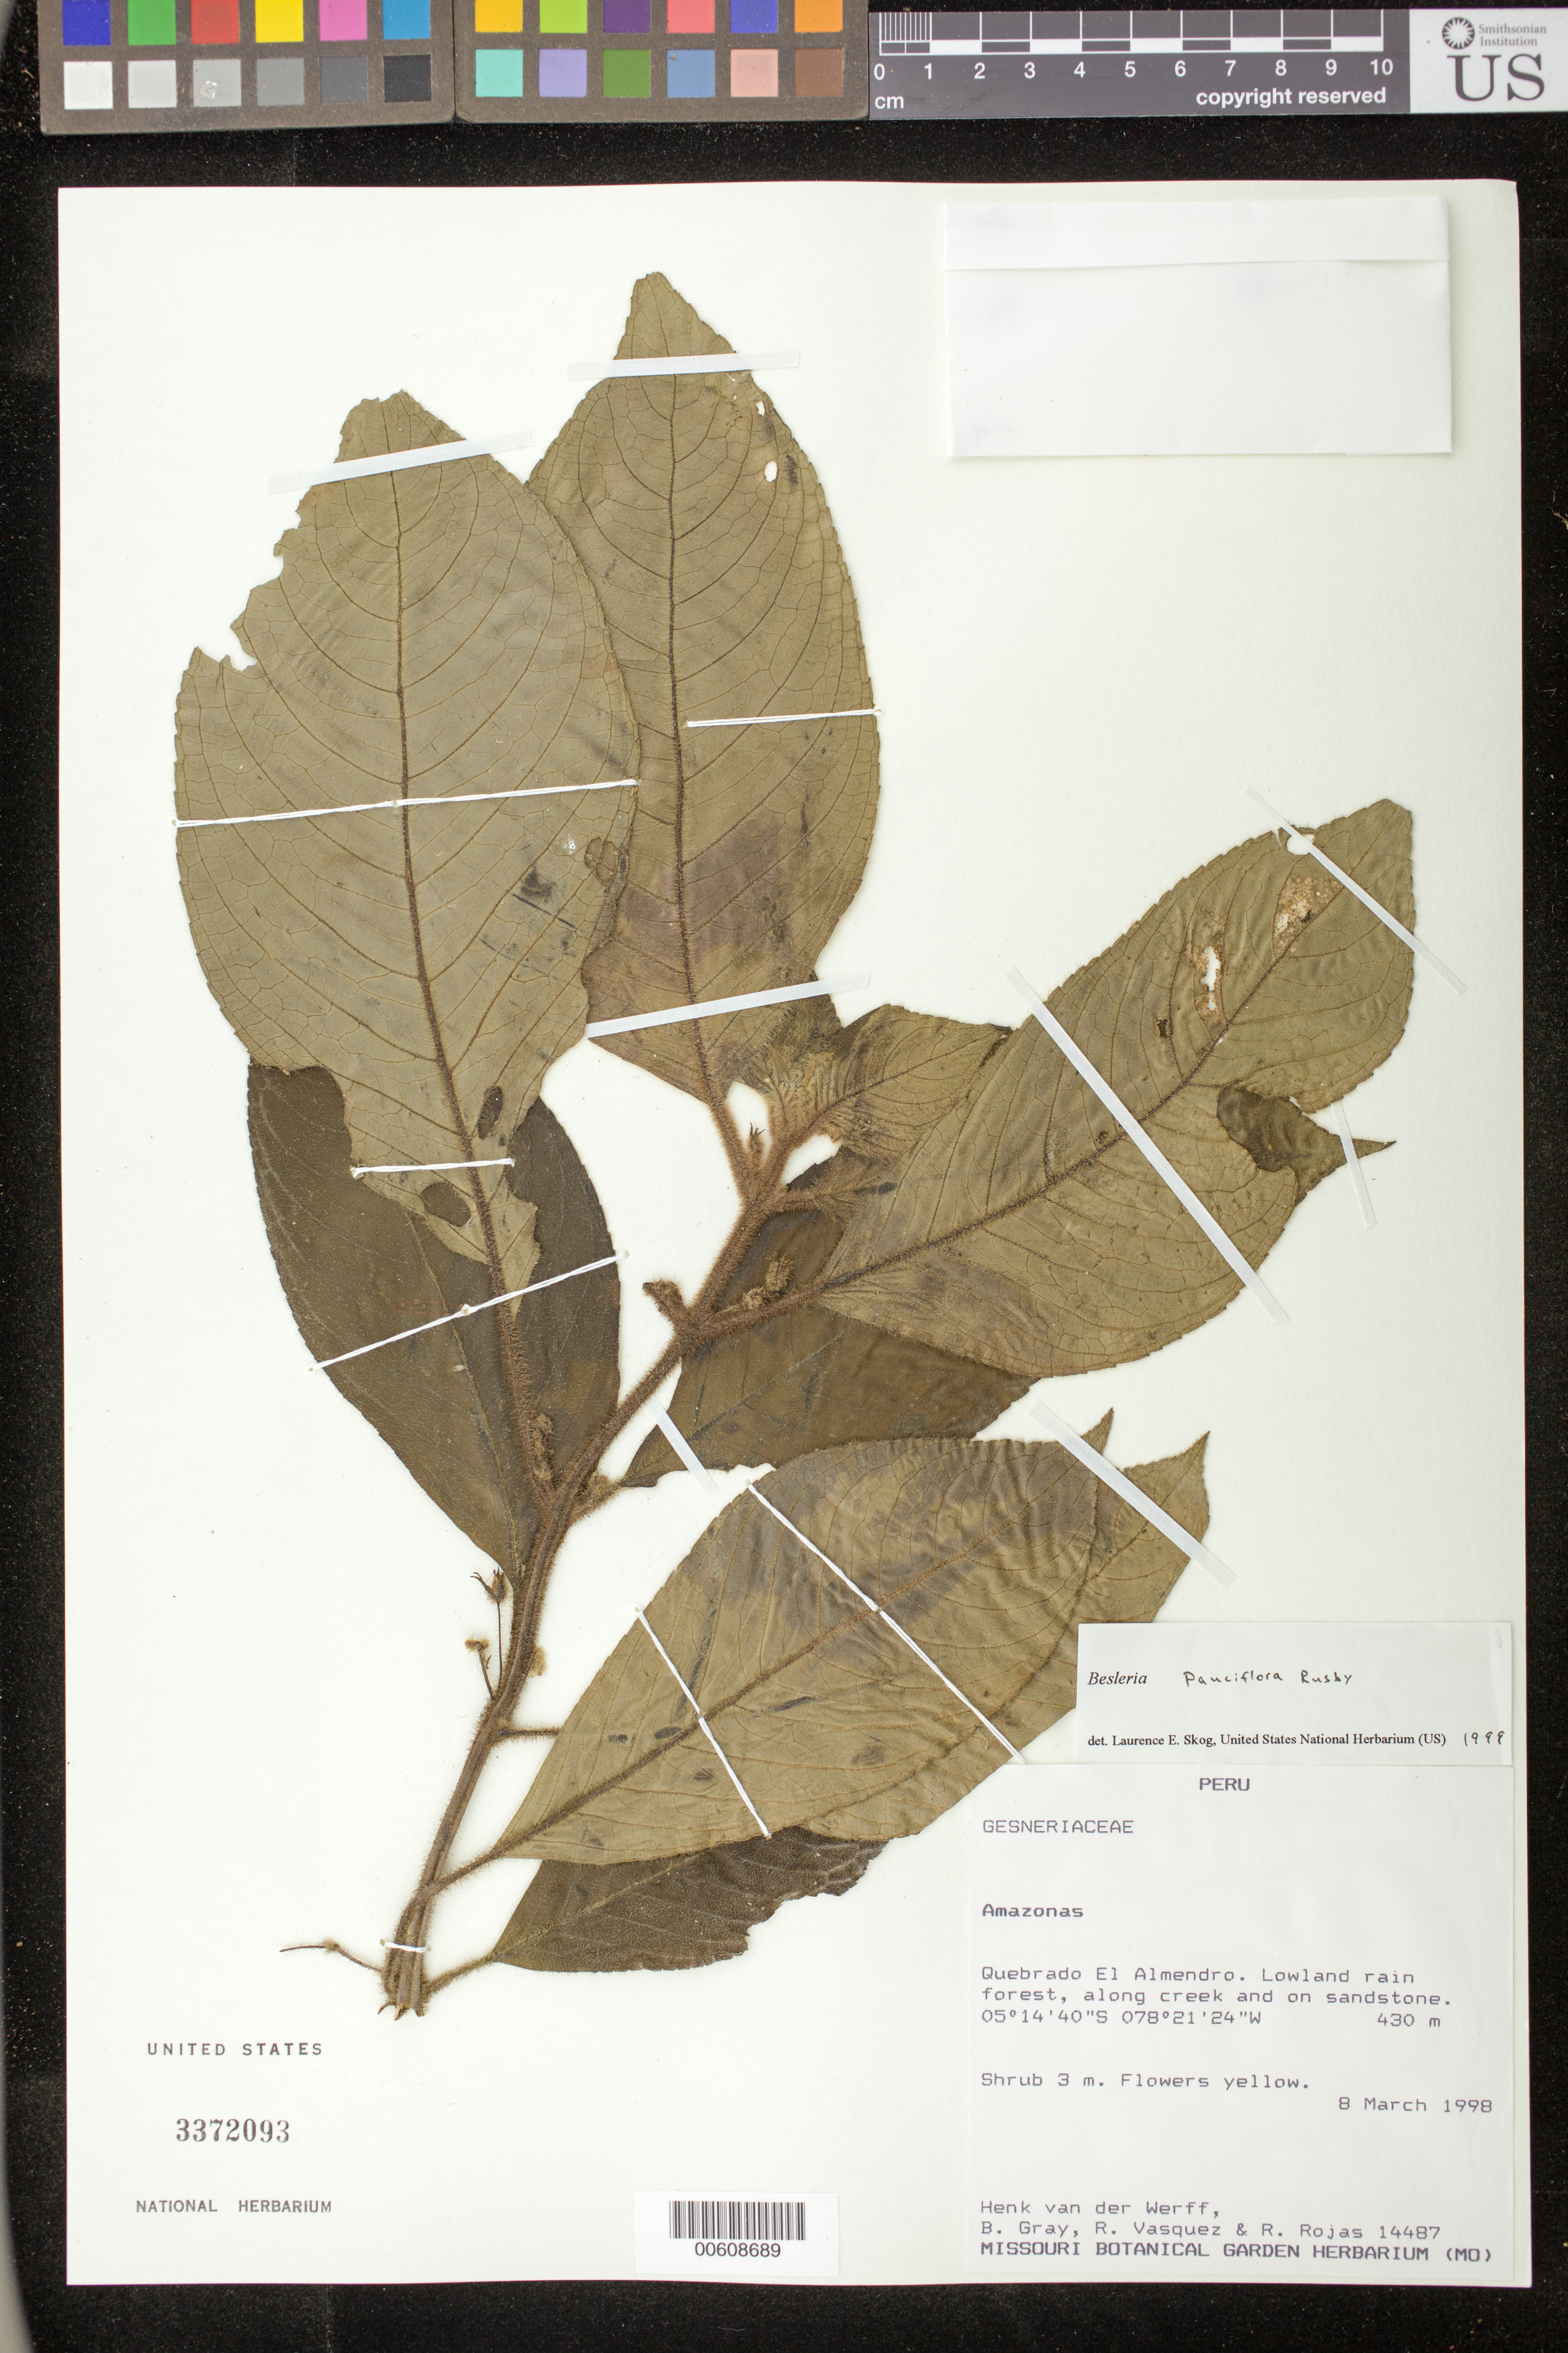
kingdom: Plantae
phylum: Tracheophyta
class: Magnoliopsida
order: Lamiales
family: Gesneriaceae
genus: Besleria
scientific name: Besleria pauciflora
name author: Rusby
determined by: Skog, Laurence E.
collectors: H. van der Werff, B. Gray, R. Vásquez & R. Rojas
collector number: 14487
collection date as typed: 08 Mar 1998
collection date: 1998-03-08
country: Peru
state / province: Amazonas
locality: Quebrado El Almendro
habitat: Lowland rain forest, along creek and on sandstone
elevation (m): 430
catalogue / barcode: US 3372093